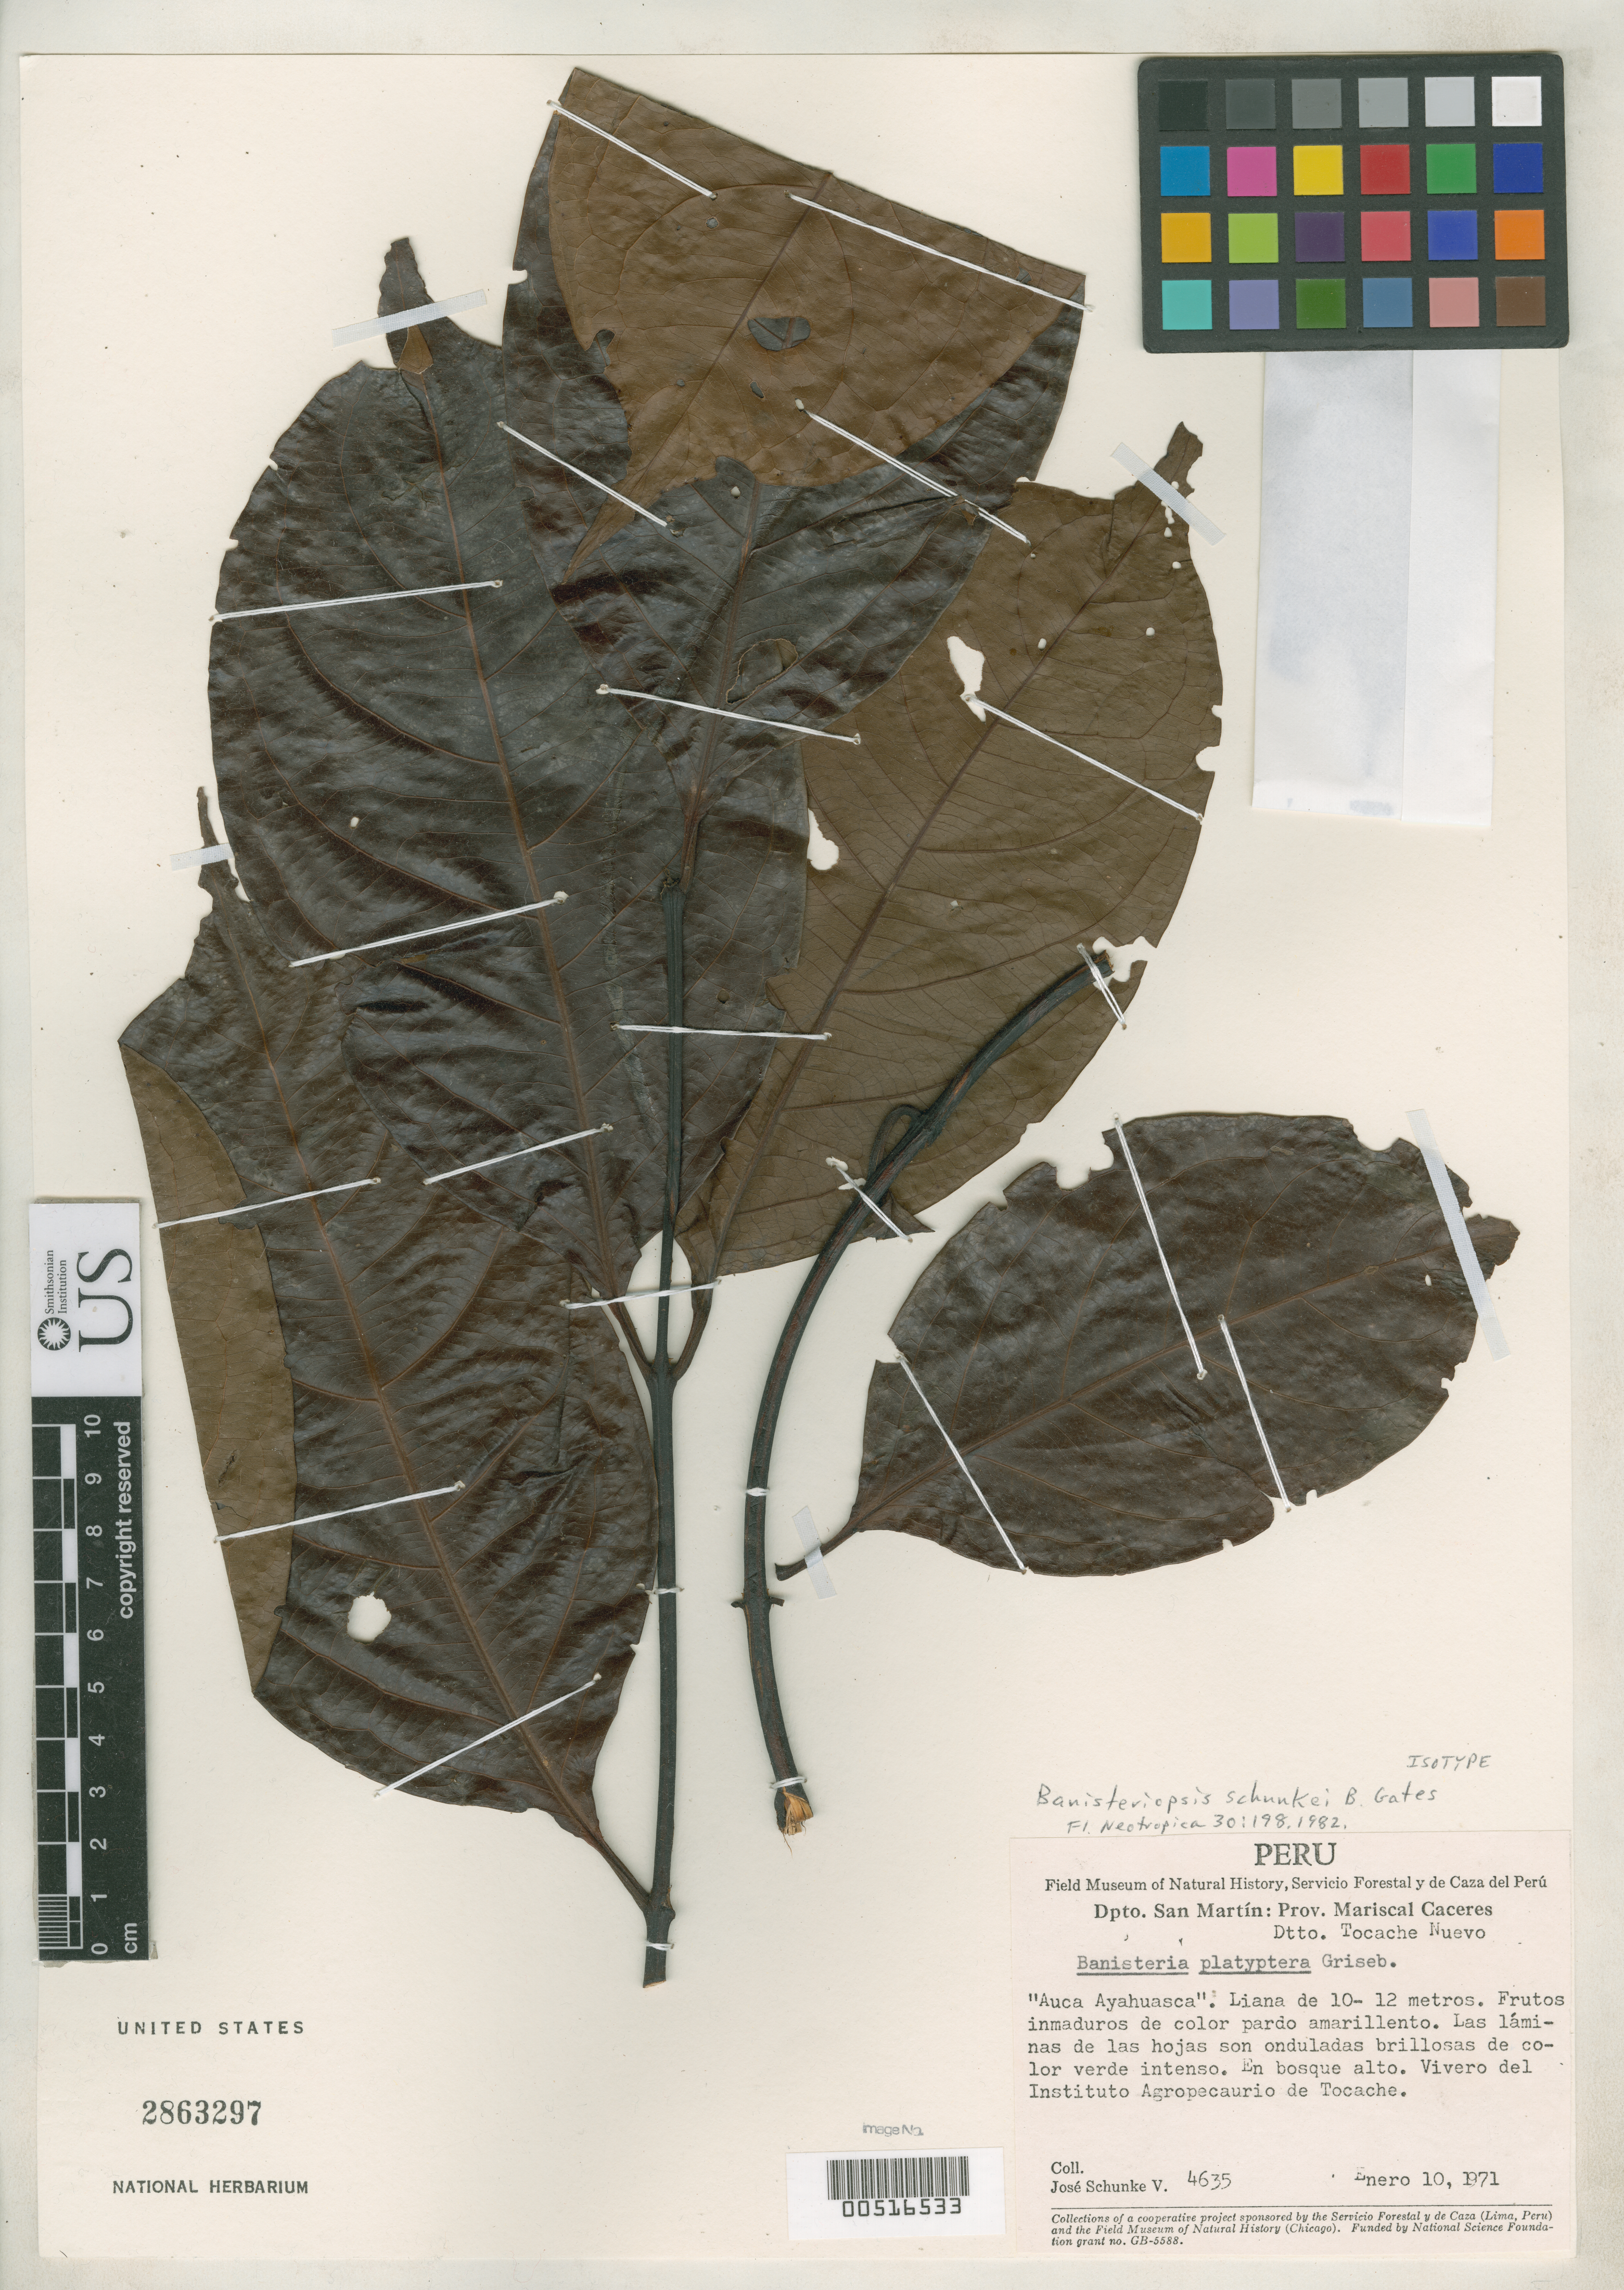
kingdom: Plantae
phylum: Tracheophyta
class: Magnoliopsida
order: Malpighiales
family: Malpighiaceae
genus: Banisteriopsis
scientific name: Banisteriopsis schunkei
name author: B. Gates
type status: Isotype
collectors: J. Schunke Vigo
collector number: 4635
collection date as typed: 10 Jan 1971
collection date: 1971-01-10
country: Peru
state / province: San Martín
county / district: Mariscal Cáceres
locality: Tocache Nuevo Dist., Auca Ayahuasca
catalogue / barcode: US 2863297